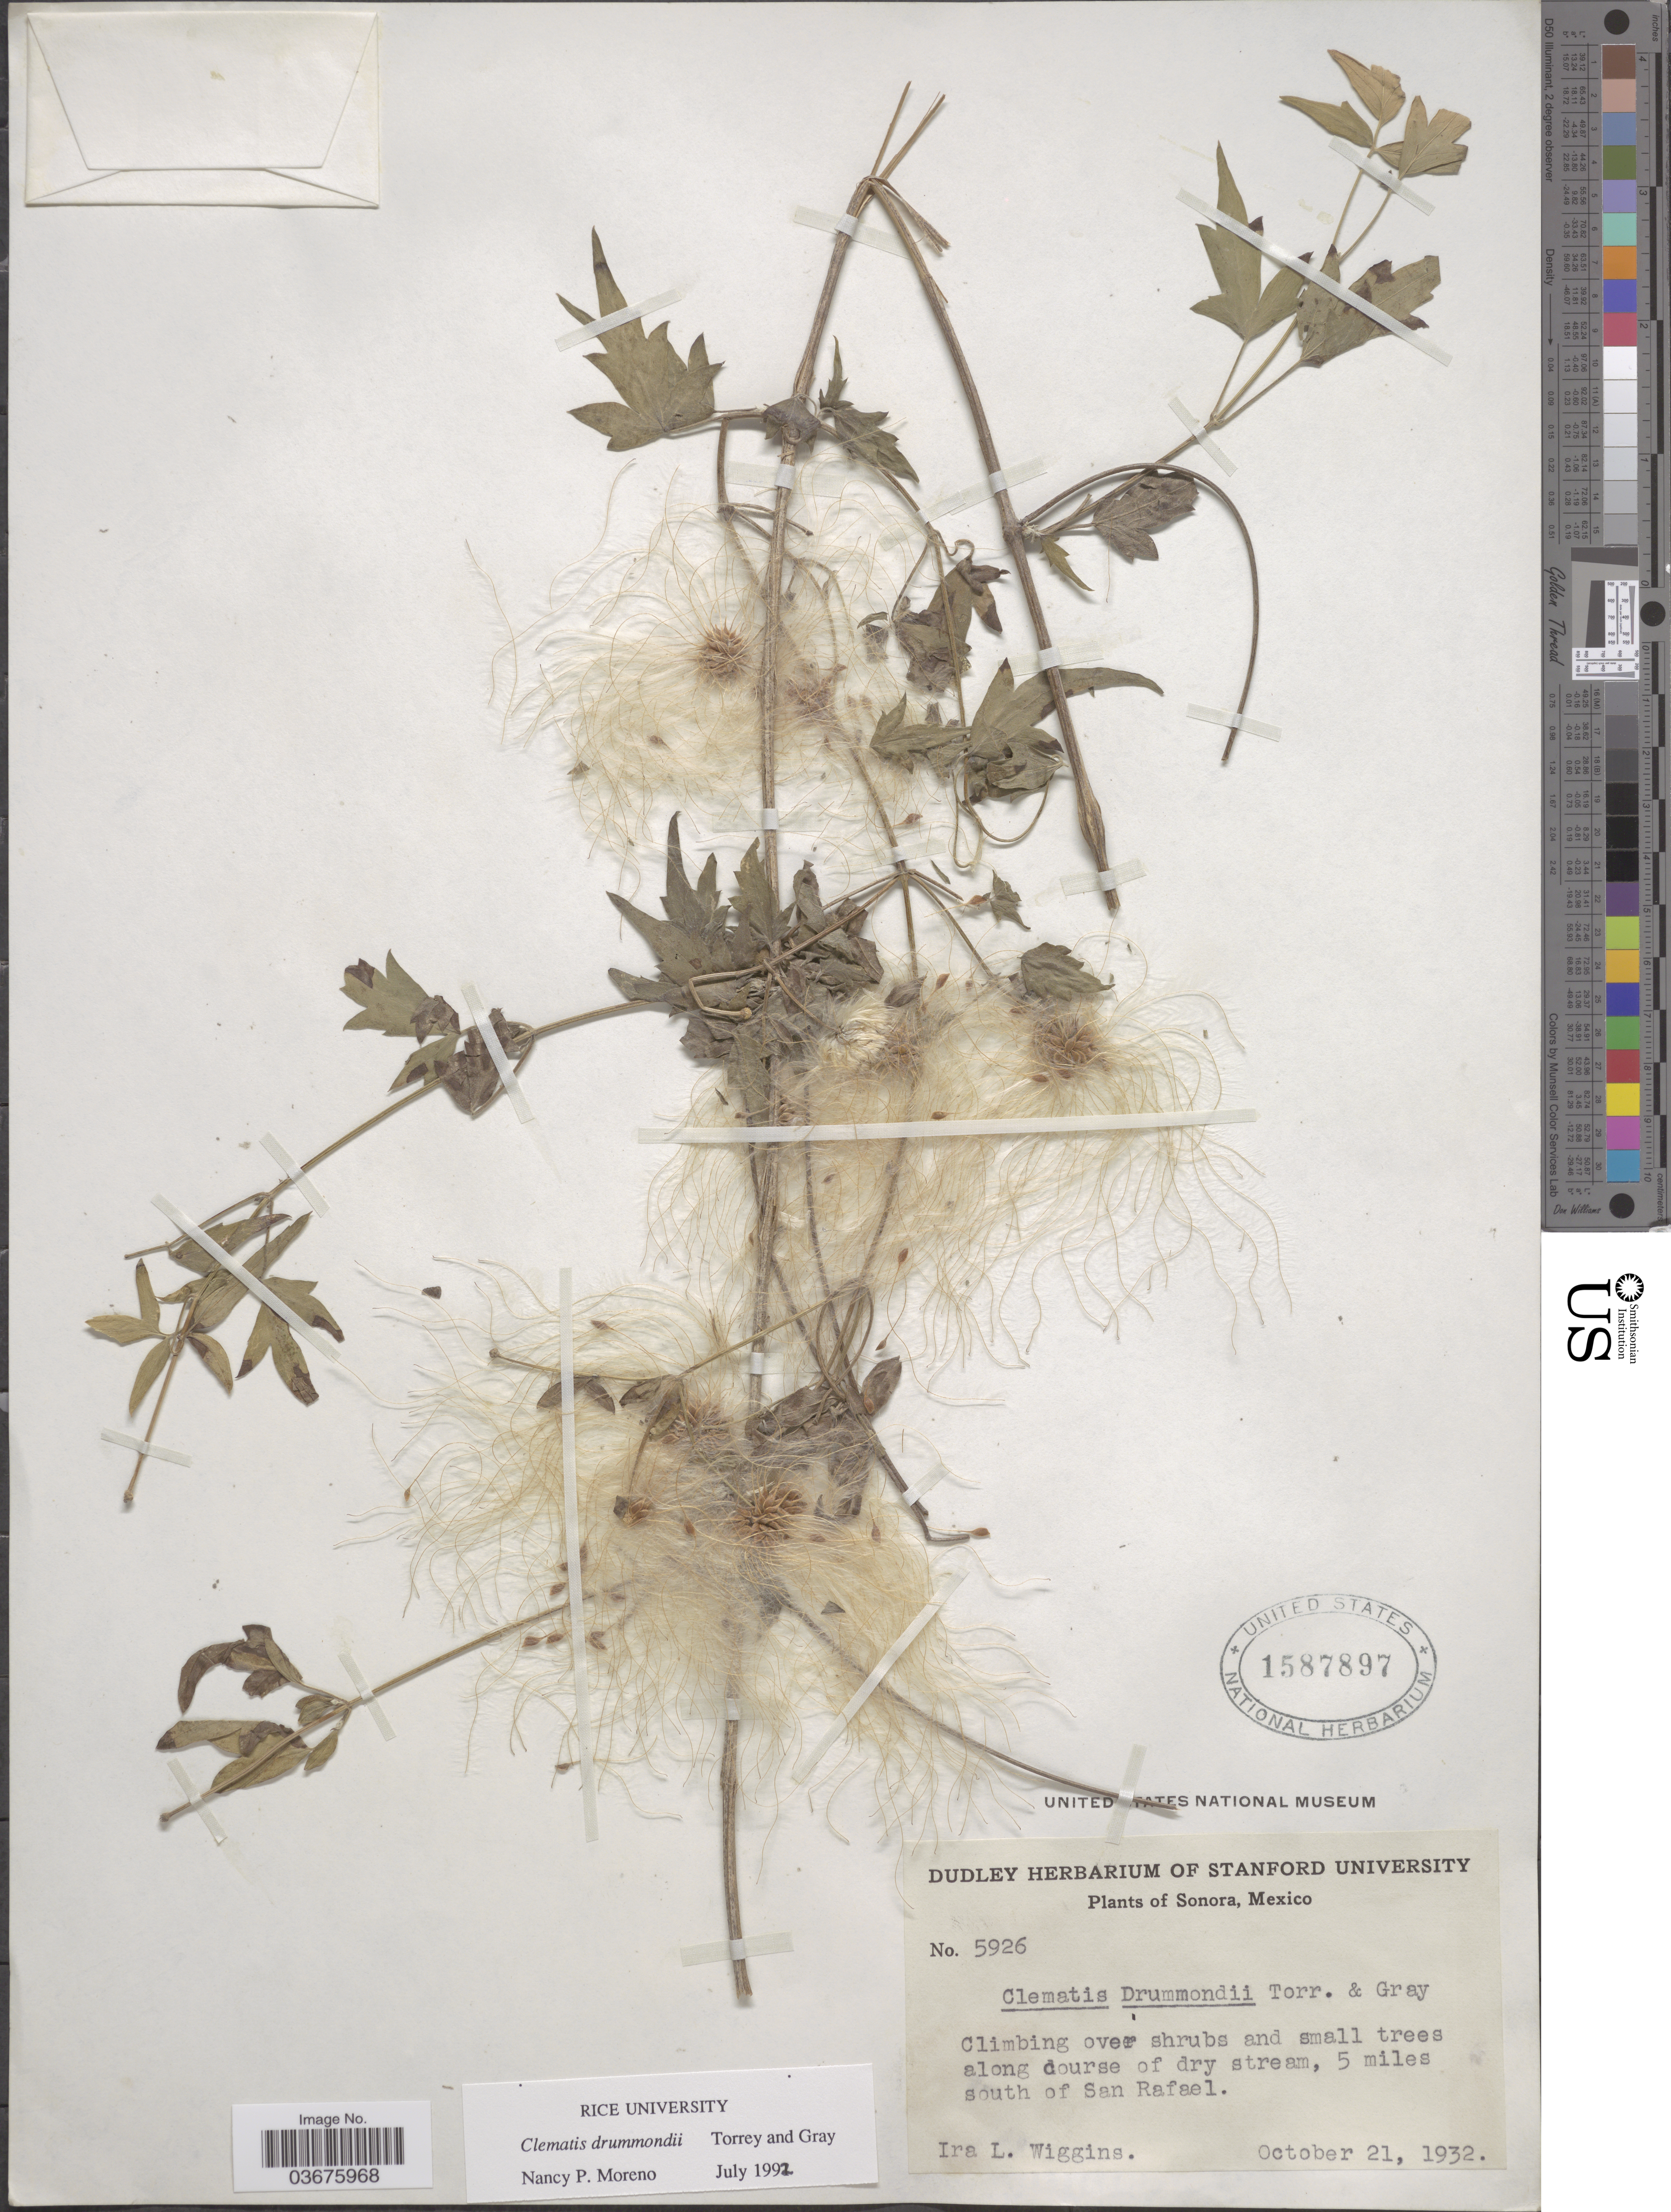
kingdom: Plantae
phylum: Tracheophyta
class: Magnoliopsida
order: Ranunculales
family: Ranunculaceae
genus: Clematis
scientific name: Clematis drummondii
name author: Torr. & A. Gray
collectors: I. L. Wiggins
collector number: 5926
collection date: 1932-10-21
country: Mexico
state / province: Sonora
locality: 5 miles south of San Rafael.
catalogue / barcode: US 1587897